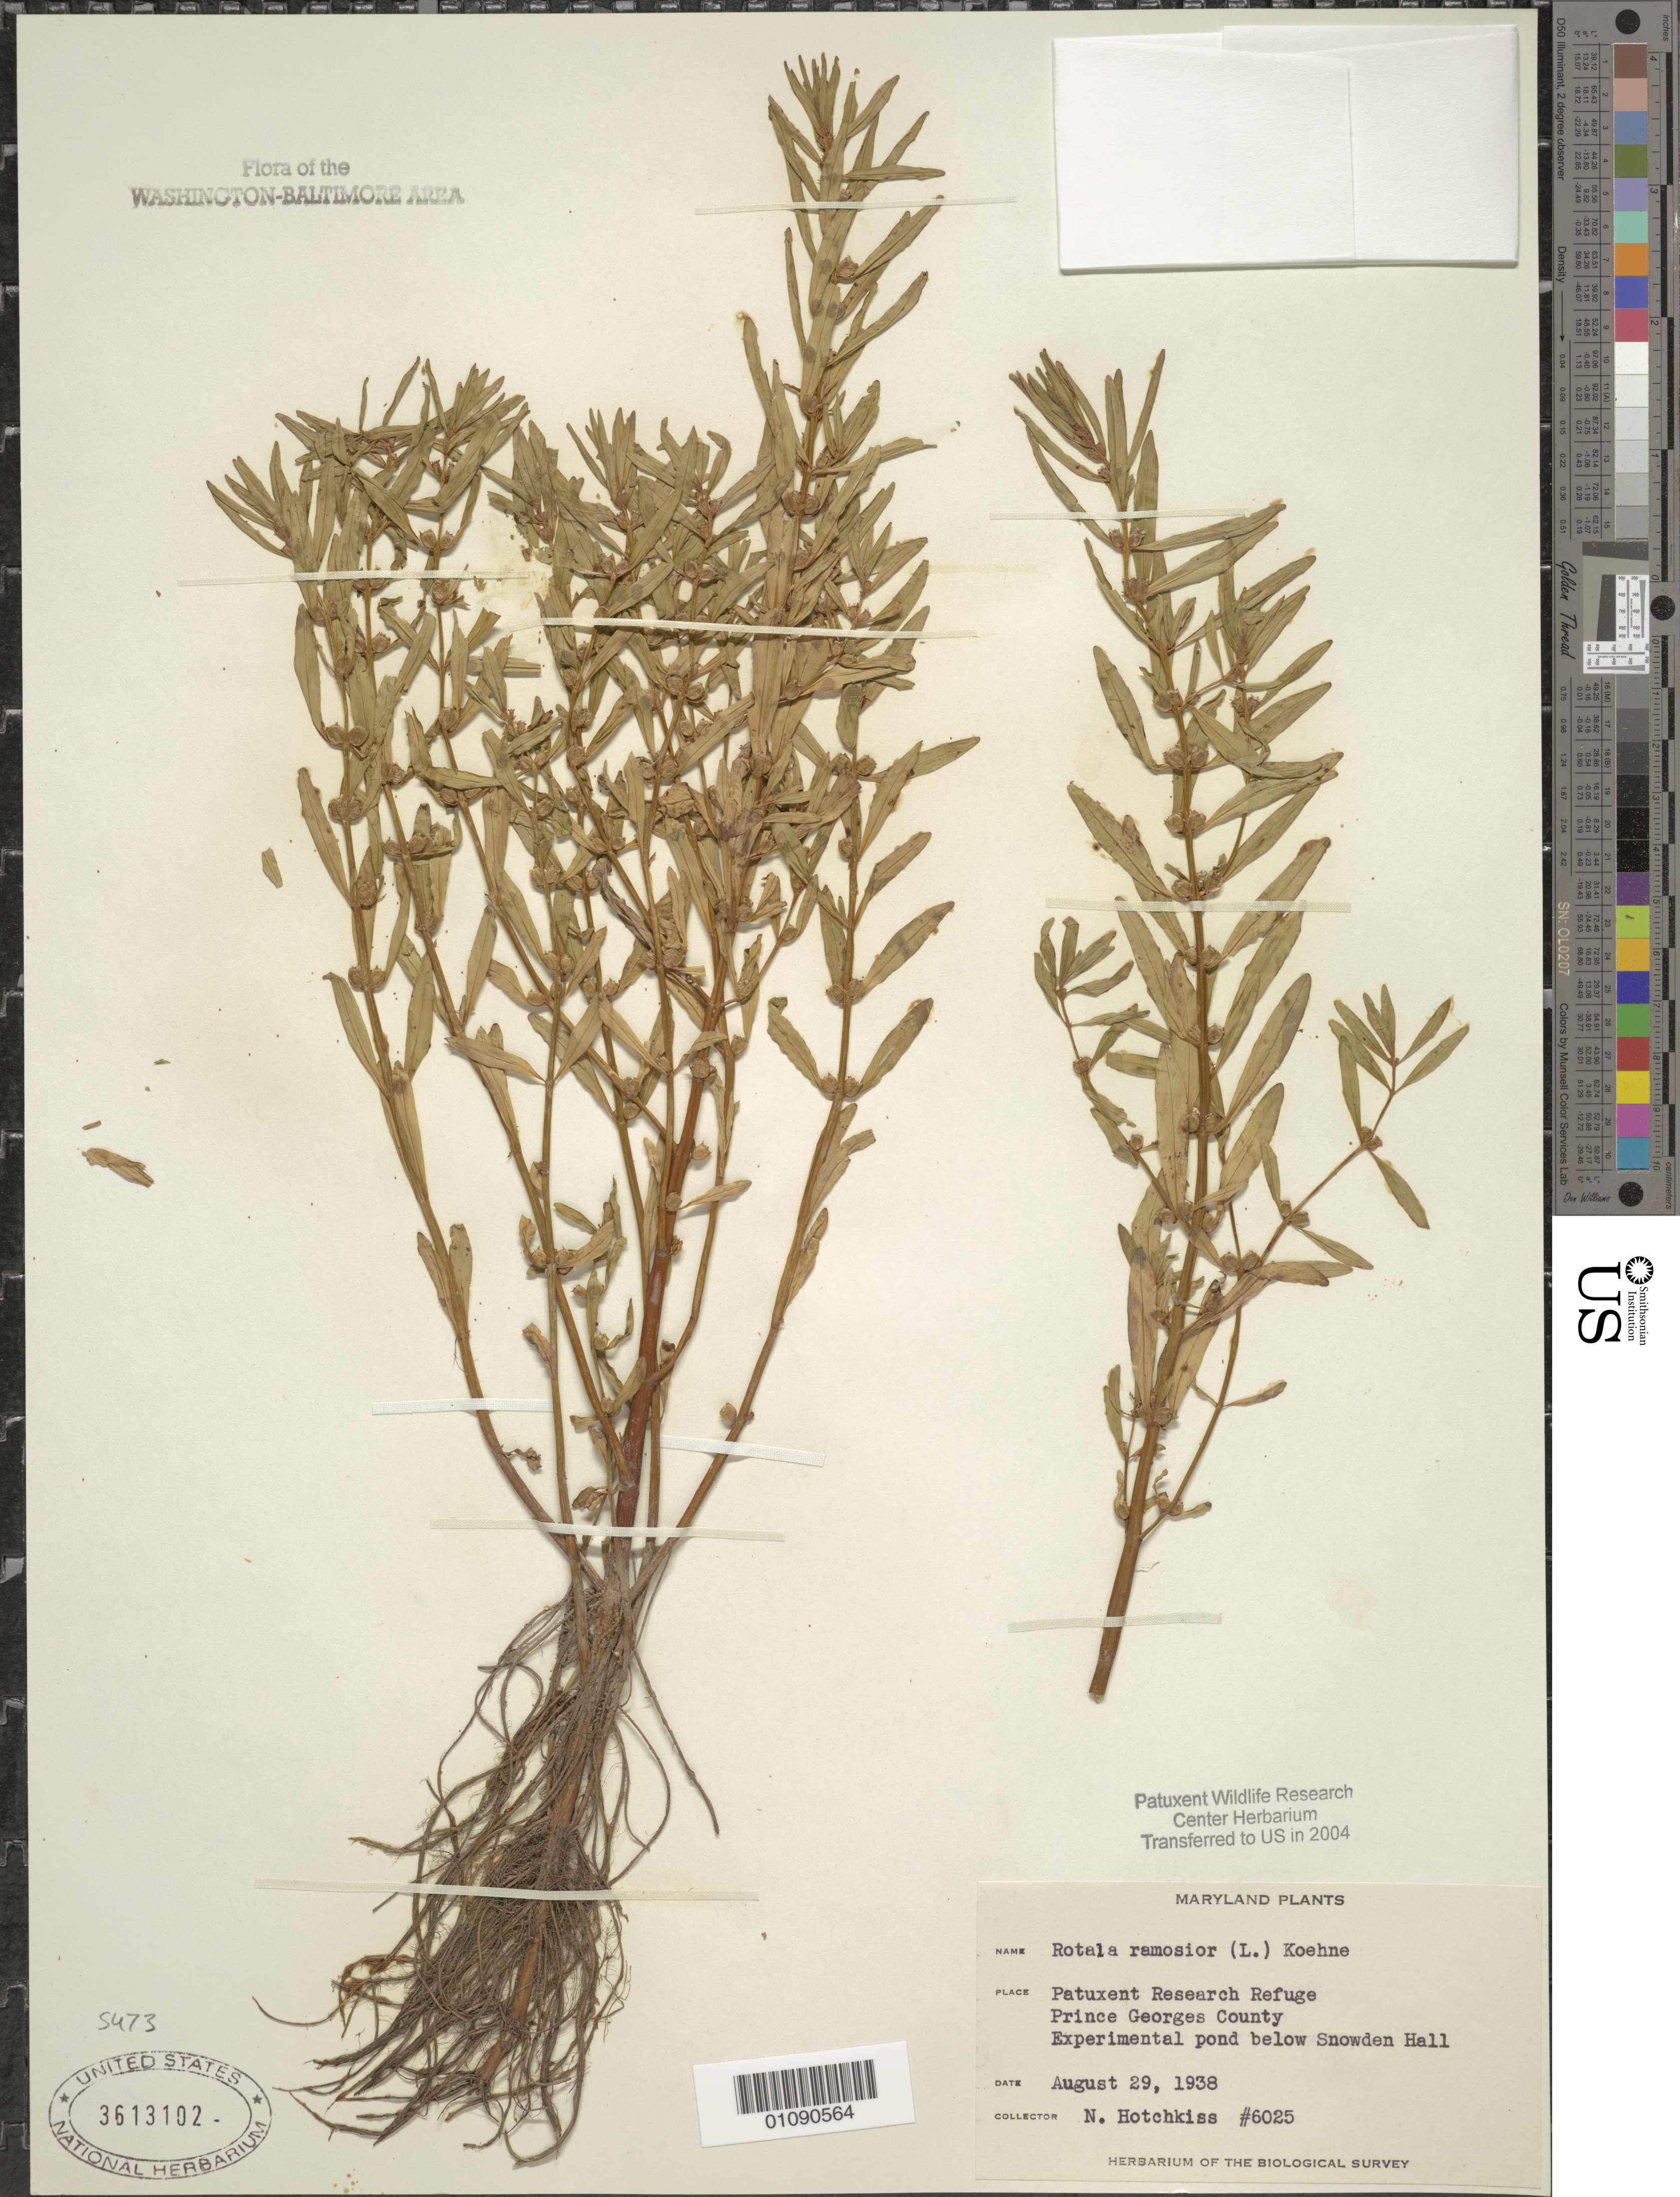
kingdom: Plantae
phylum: Tracheophyta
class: Magnoliopsida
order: Myrtales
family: Lythraceae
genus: Rotala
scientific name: Rotala ramosior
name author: (L.) Koehne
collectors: N. Hotchkiss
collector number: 6025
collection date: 1938-08-29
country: United States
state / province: Maryland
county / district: Prince George's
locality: Patuxent Wildlife Refuge below Snowden Hall.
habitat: Experimental pond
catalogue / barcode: US 3613102